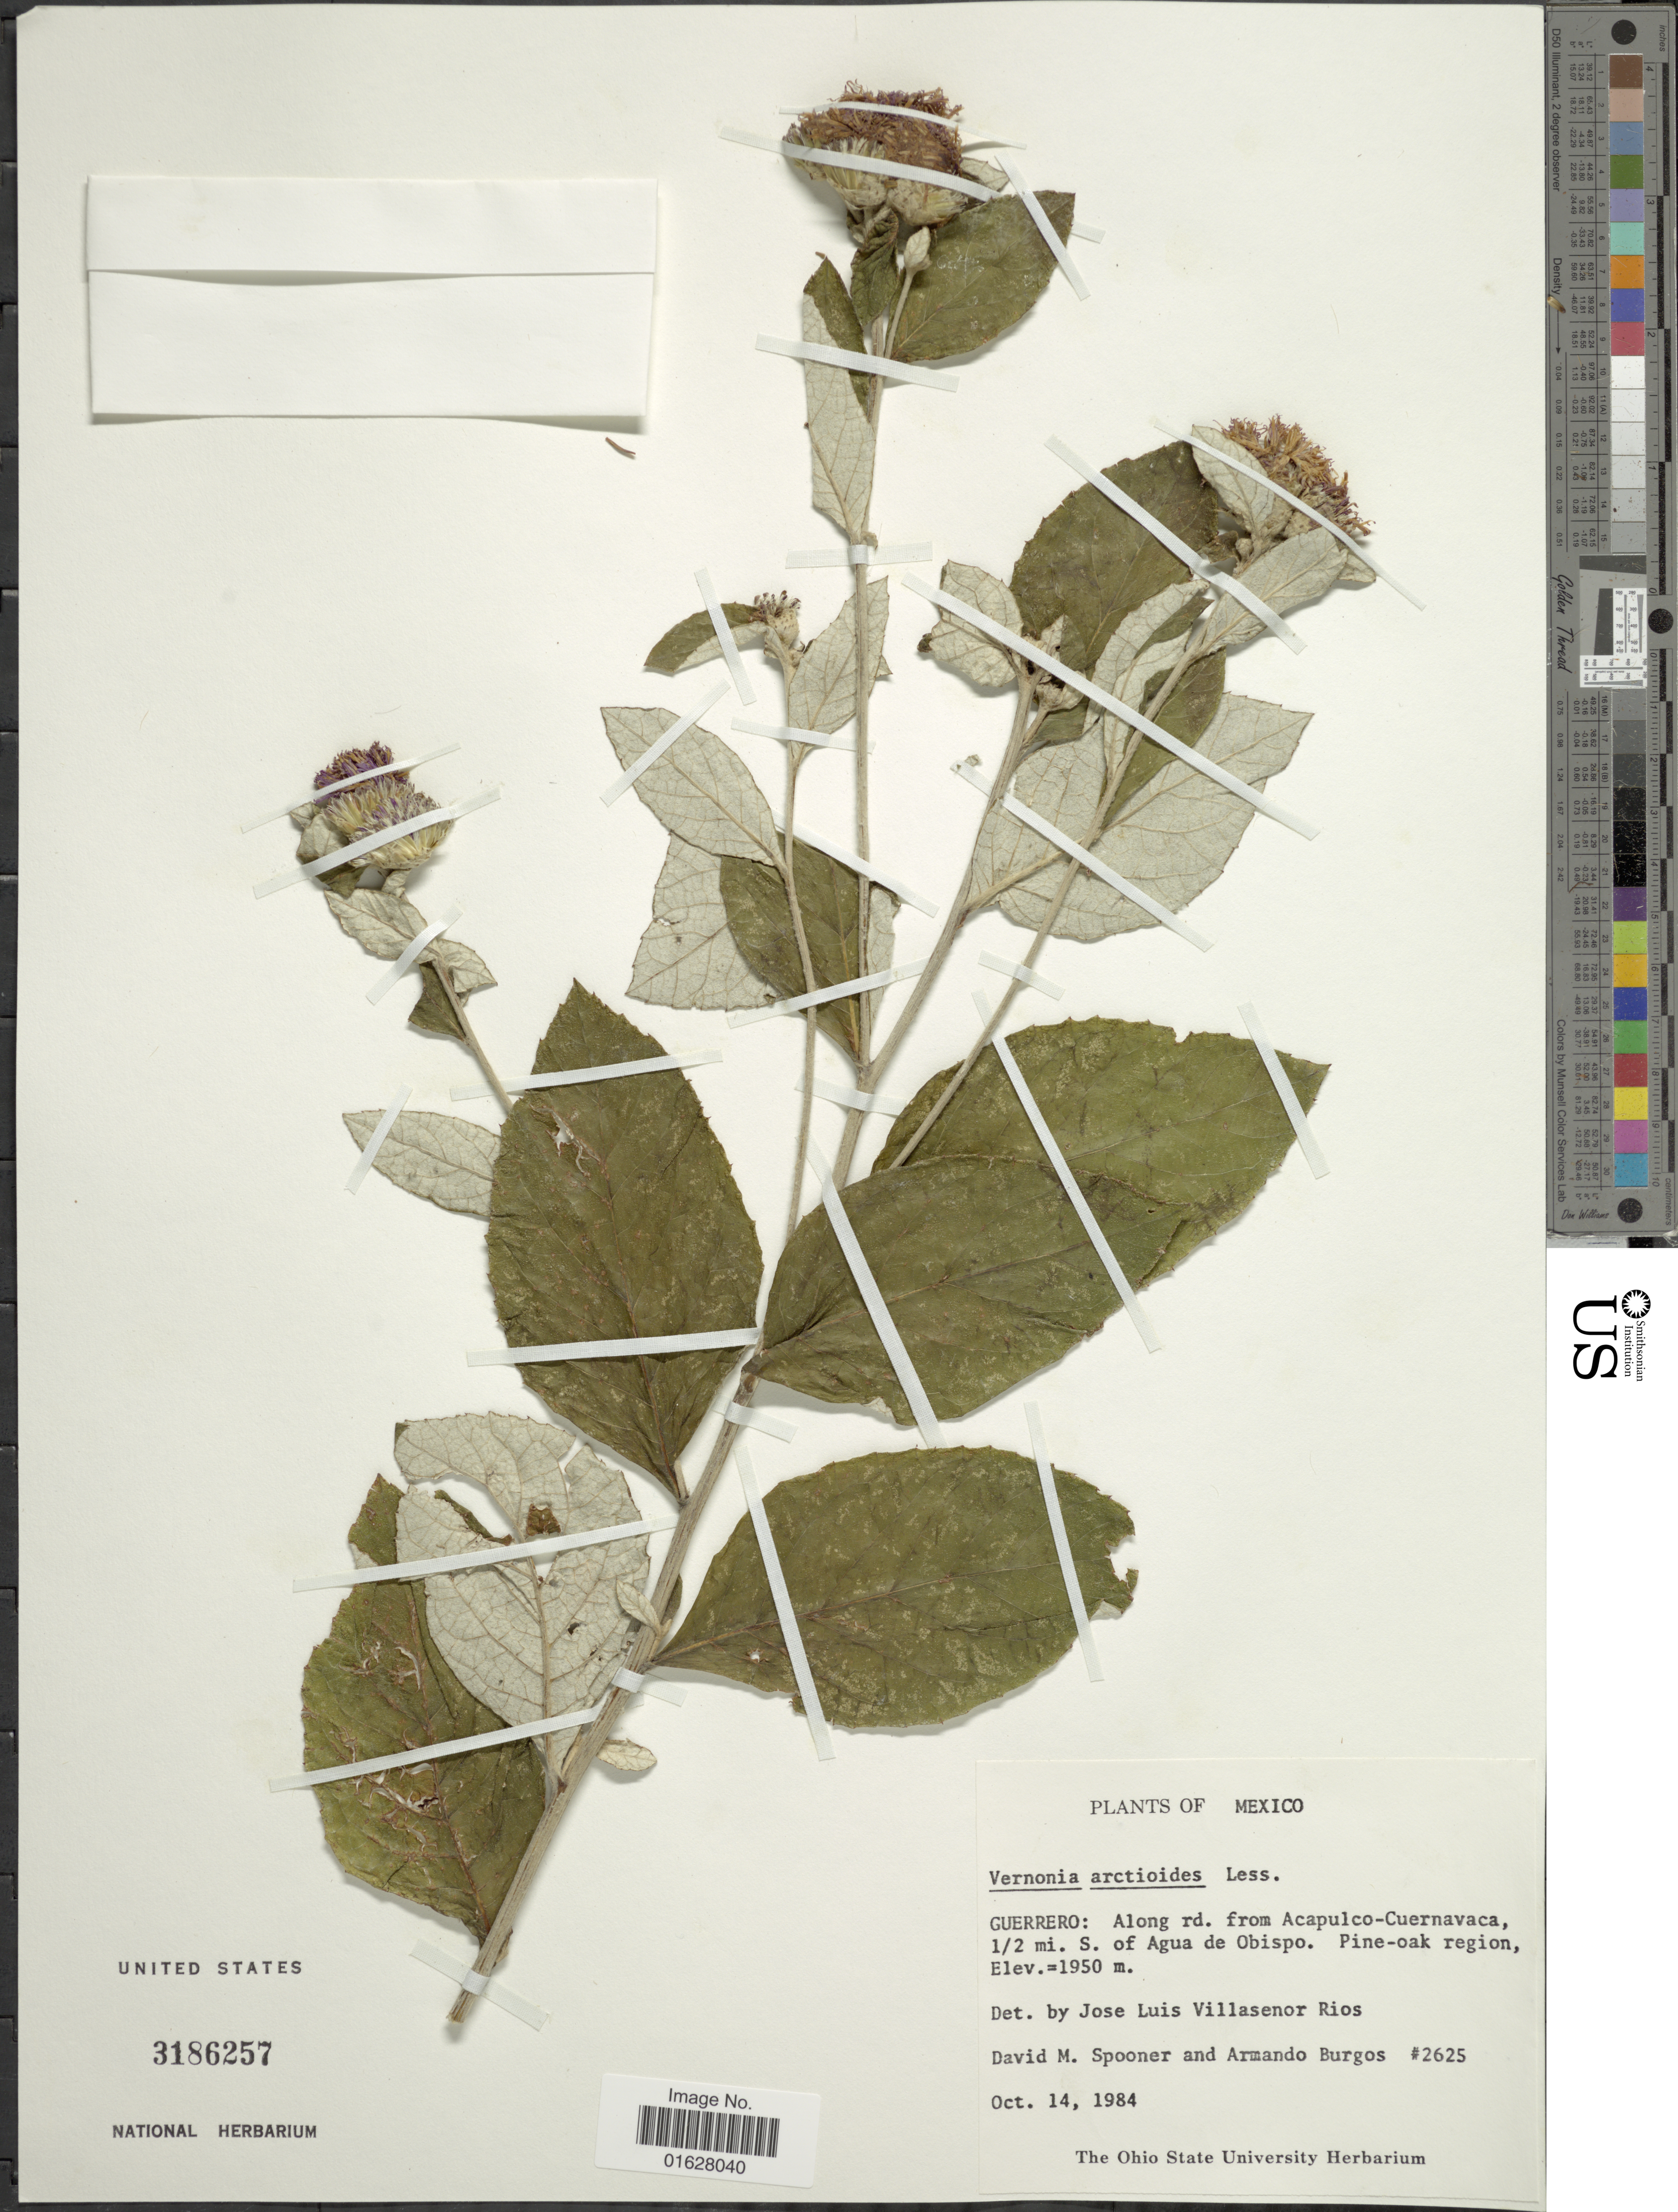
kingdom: Plantae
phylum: Tracheophyta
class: Magnoliopsida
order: Asterales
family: Asteraceae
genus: Leiboldia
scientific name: Leiboldia serrata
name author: (D. Don) Gleason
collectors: D. Spooner & A. Burgos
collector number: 2625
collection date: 1984-10-14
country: Mexico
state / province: Guerrero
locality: Mexico. Guerrero: Along rd. from Acapulco-Cuernavaca, 1/2 mi. S. of Agua de Obispo. Pine-oak region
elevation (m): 1950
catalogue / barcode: US 3186257